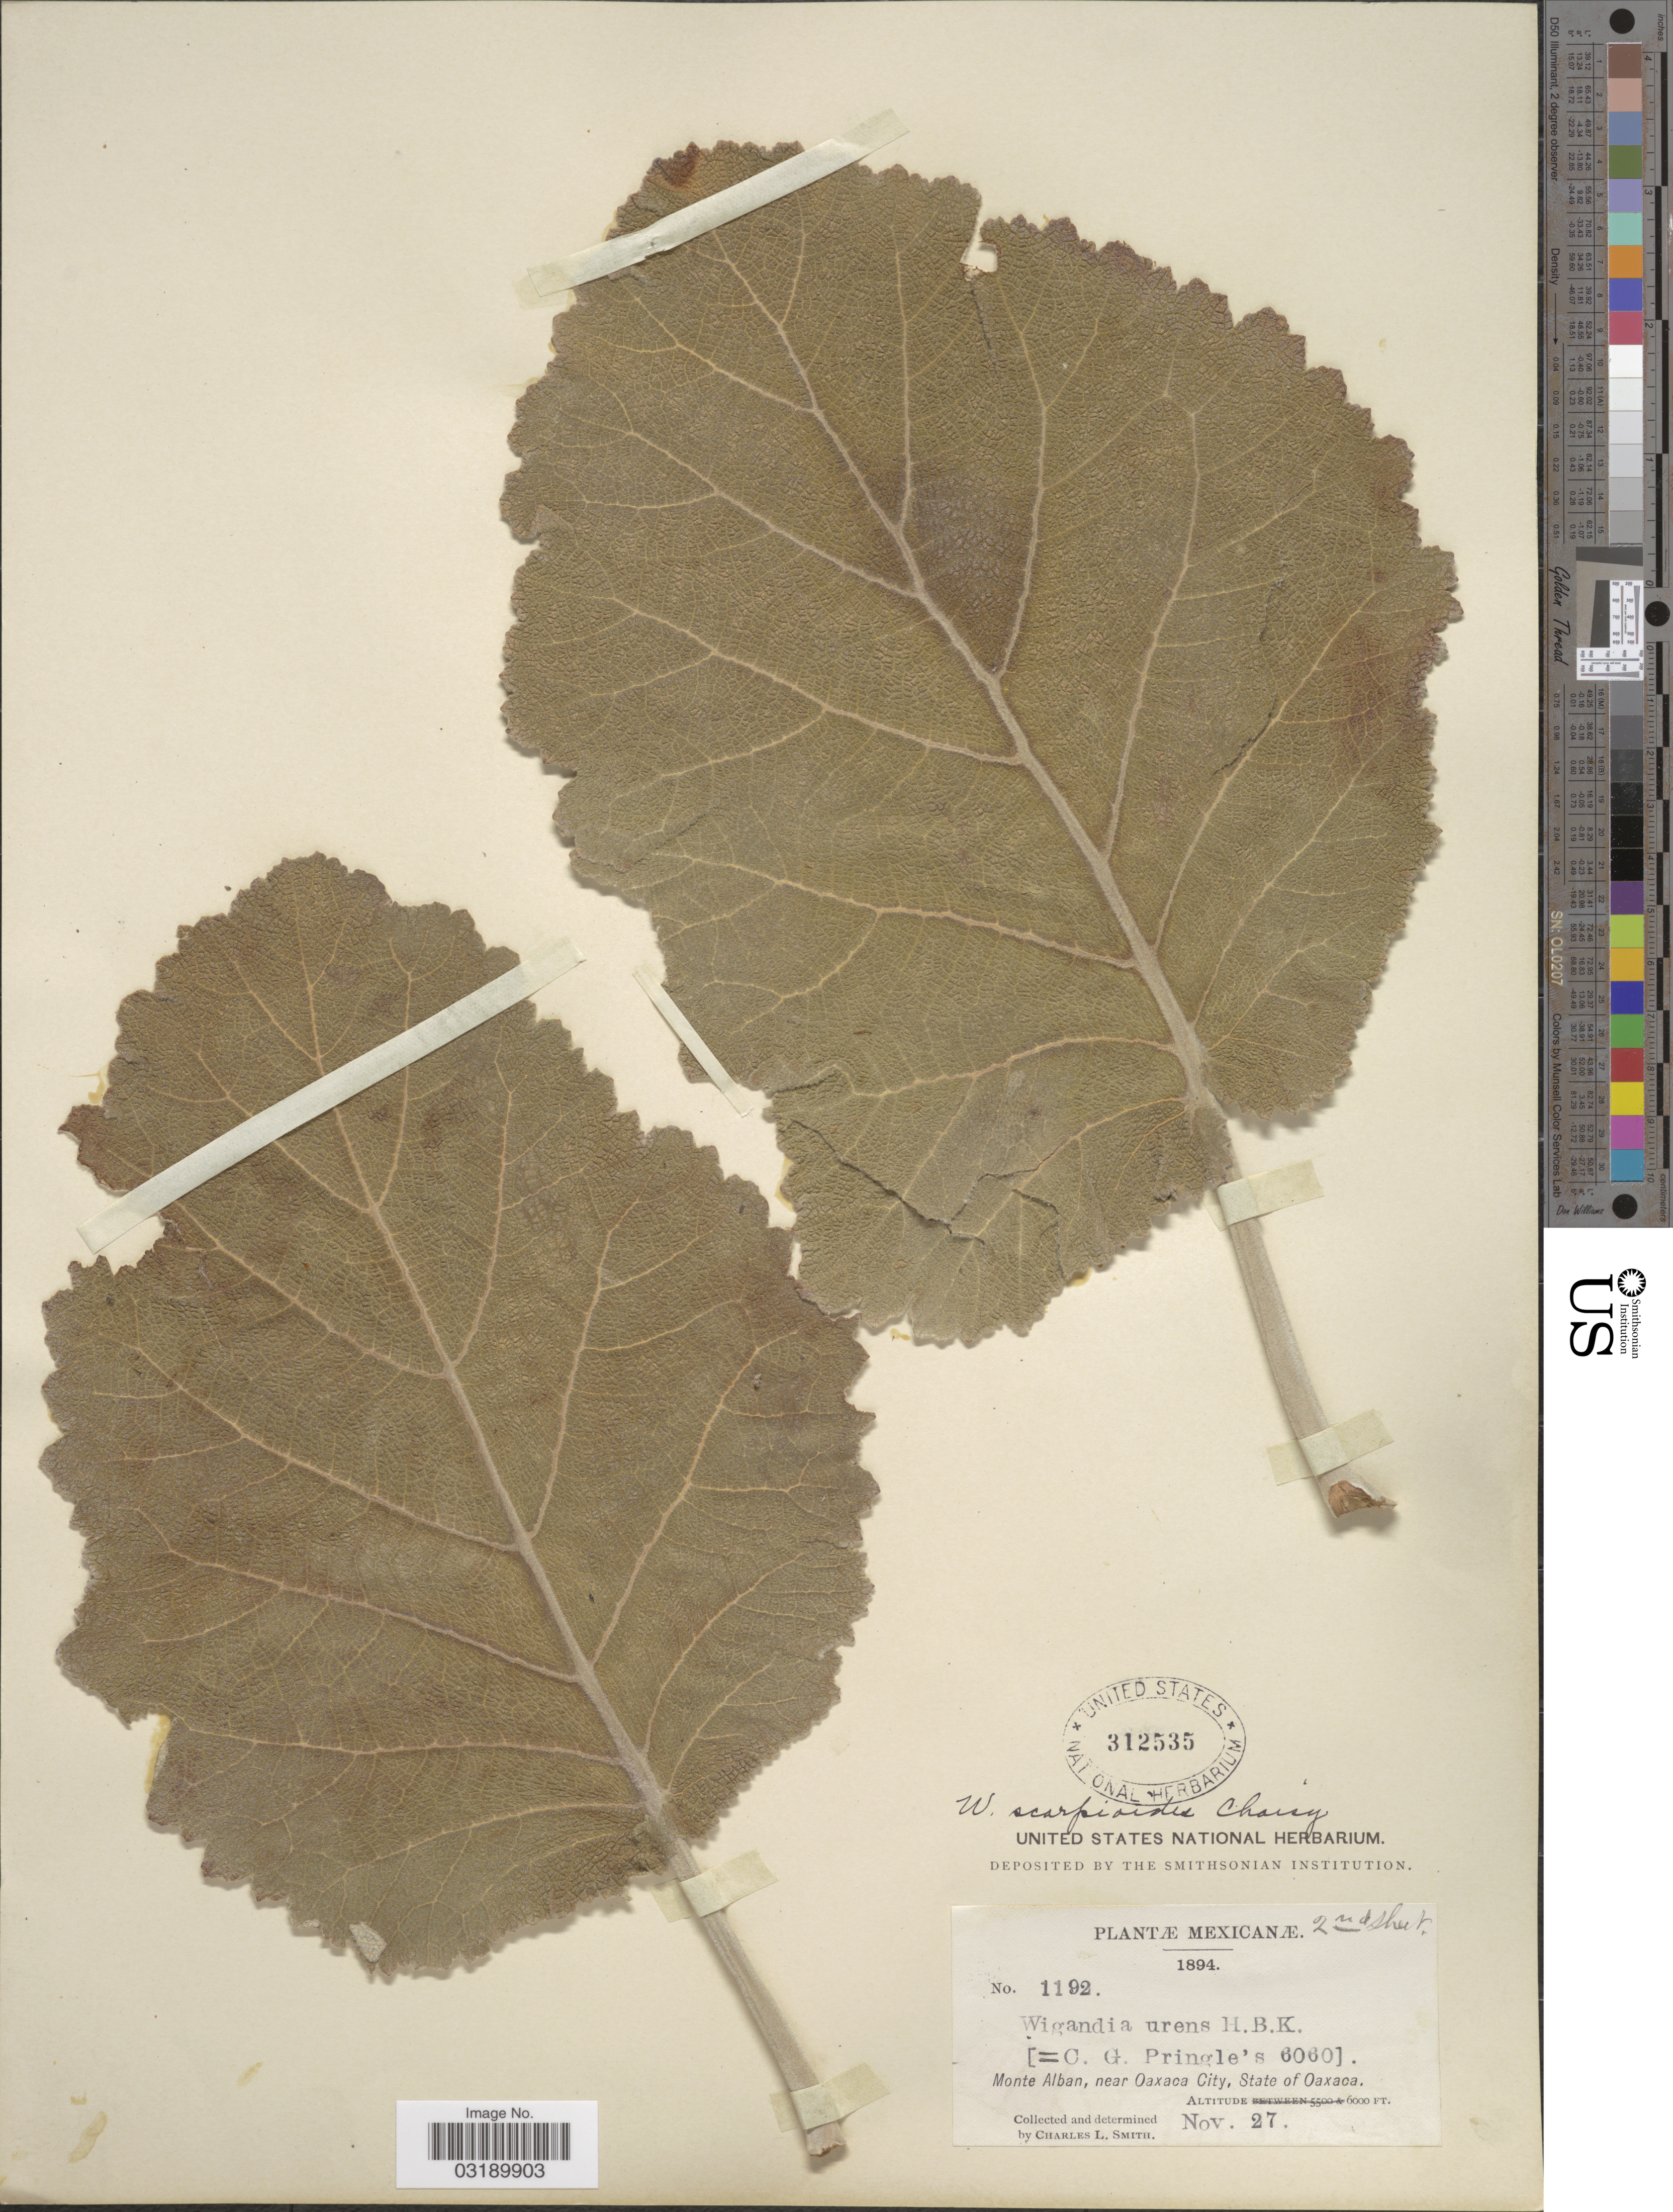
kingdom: Plantae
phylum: Tracheophyta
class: Magnoliopsida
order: Boraginales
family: Namaceae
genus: Wigandia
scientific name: Wigandia scorpioides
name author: Choisy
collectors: C. L. Smith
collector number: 1192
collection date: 1894-11-27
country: Mexico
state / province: Oaxaca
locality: Monte Alban, near Oaxaca City.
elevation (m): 1829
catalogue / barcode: US 312535